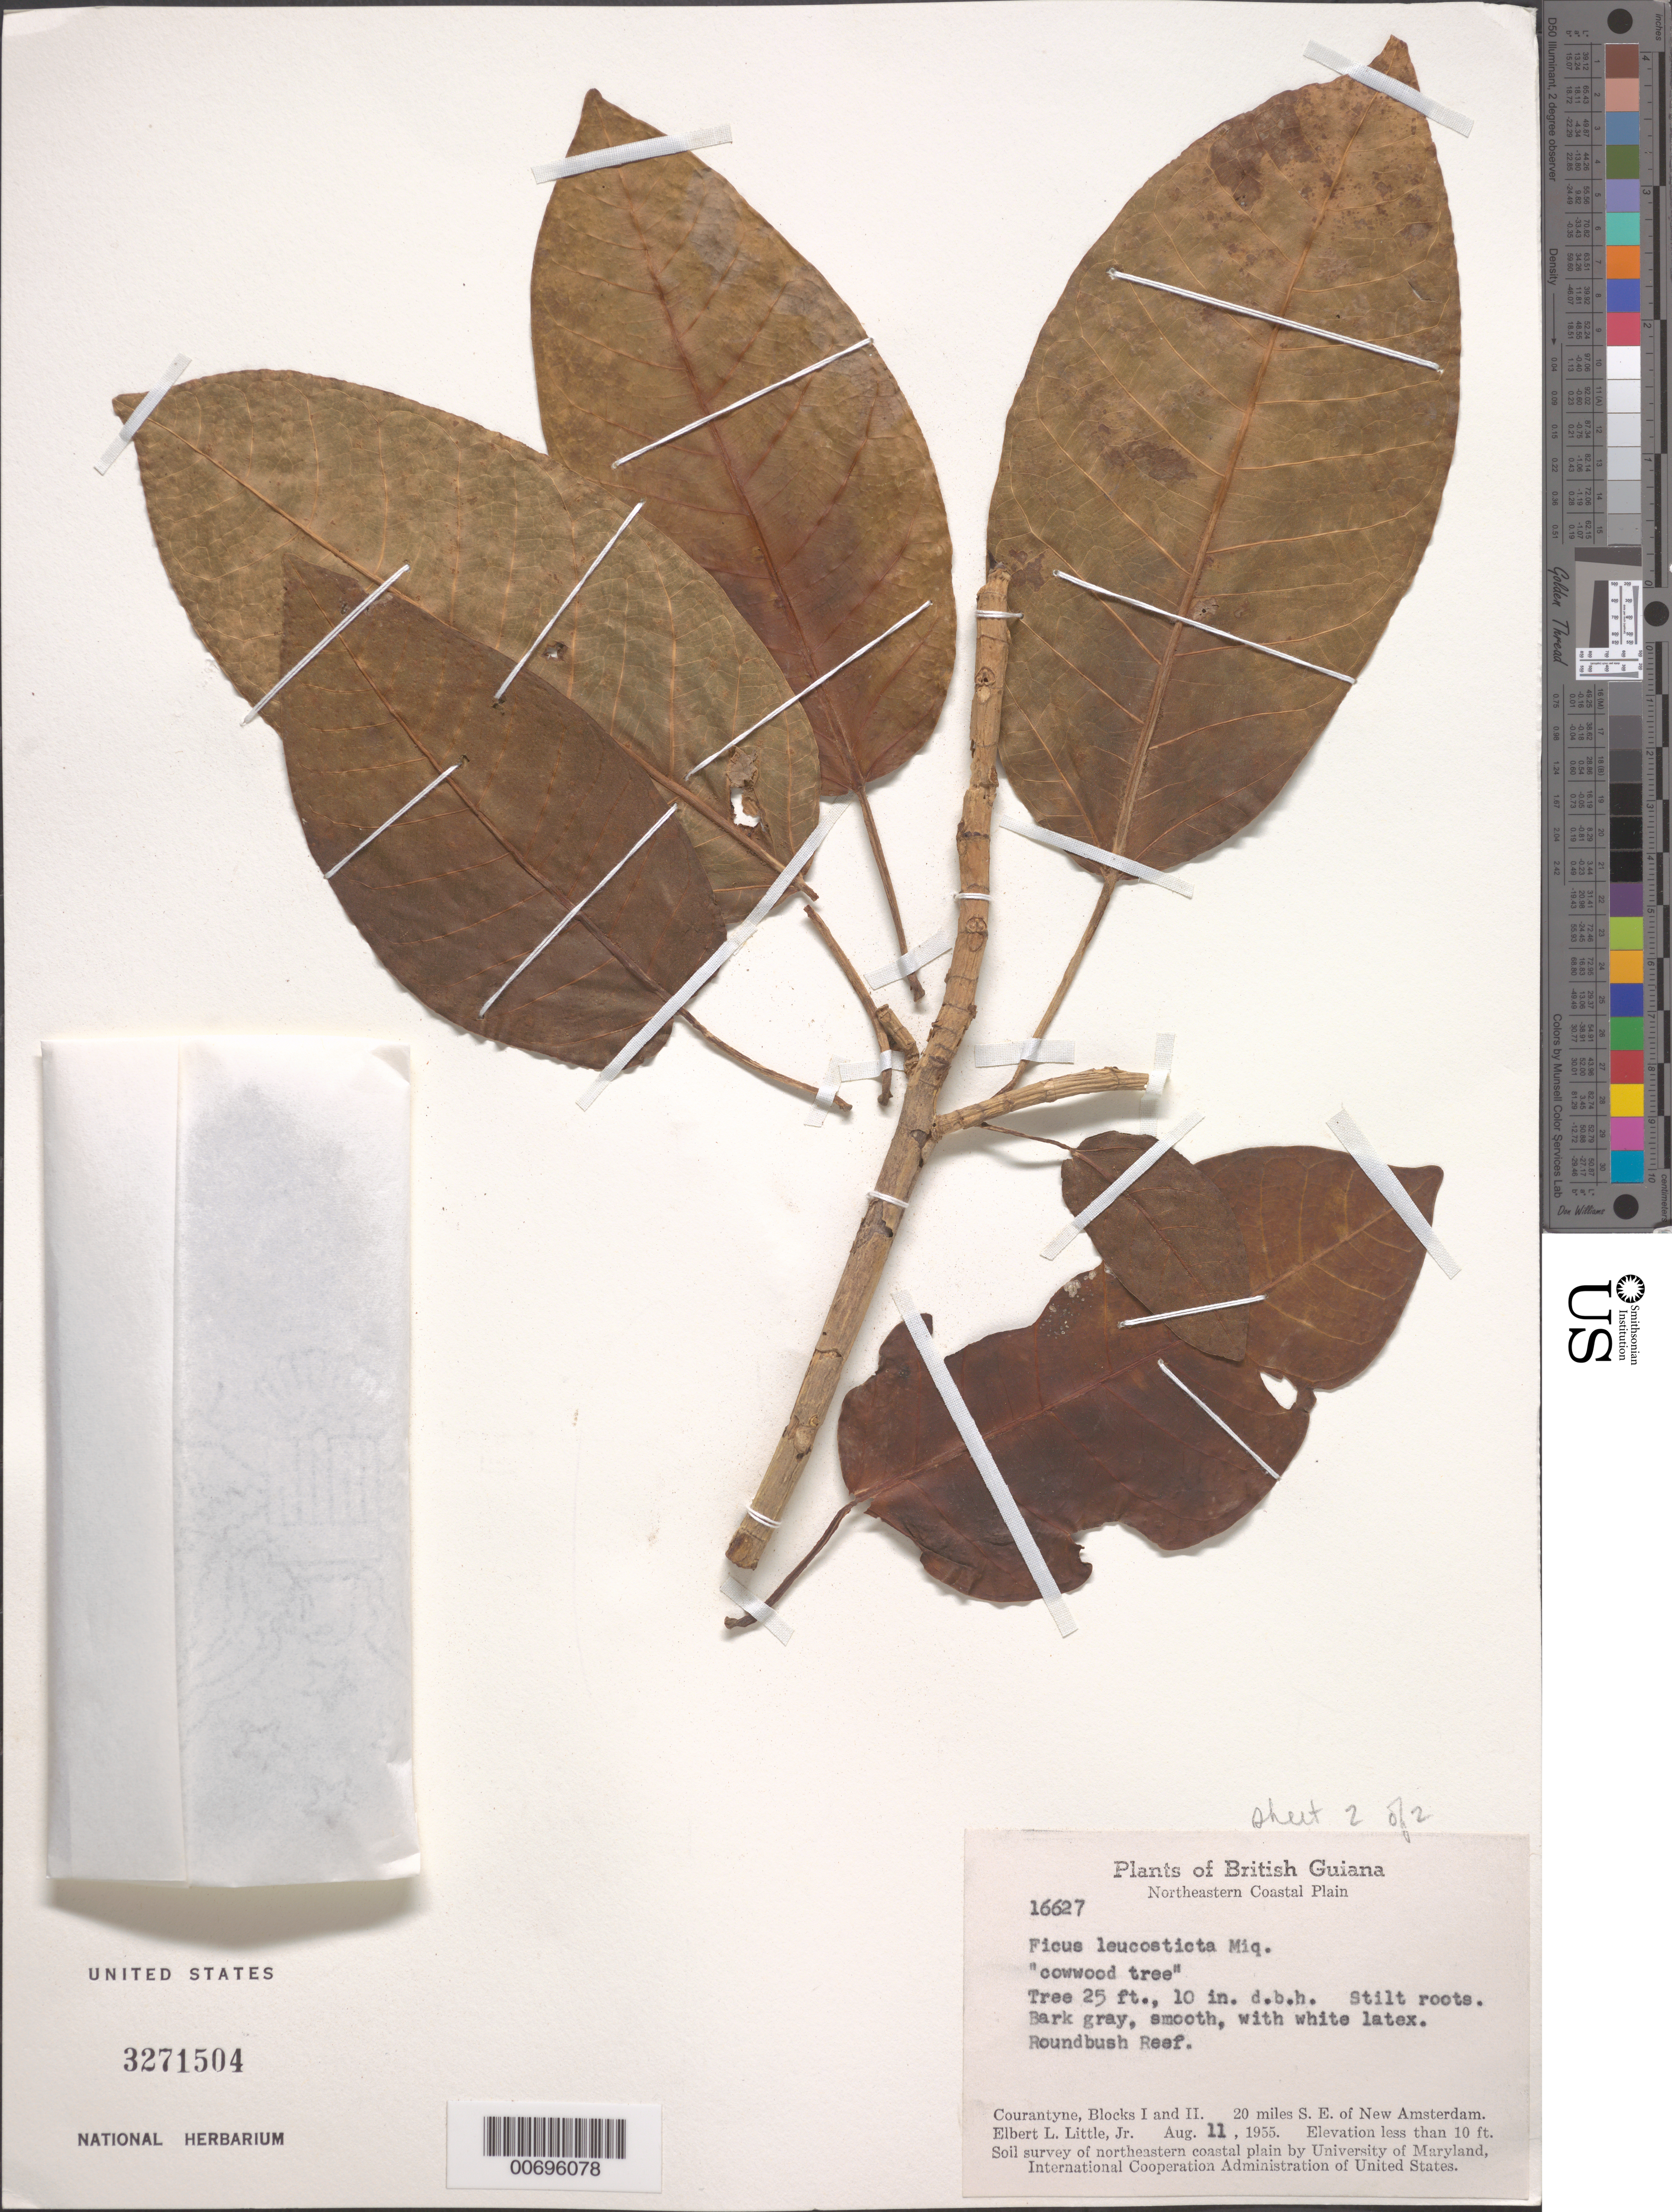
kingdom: Plantae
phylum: Tracheophyta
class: Magnoliopsida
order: Rosales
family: Moraceae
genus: Ficus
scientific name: Ficus leucosticta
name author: Miq.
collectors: E. L. Little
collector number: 16627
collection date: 1955-08-11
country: Guyana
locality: British Guiana. Northeastern Coastal Plain. Courantyne, Blocks I and II. 20 miles S.E. of New Amsterdam.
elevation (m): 3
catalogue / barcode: US 3271504